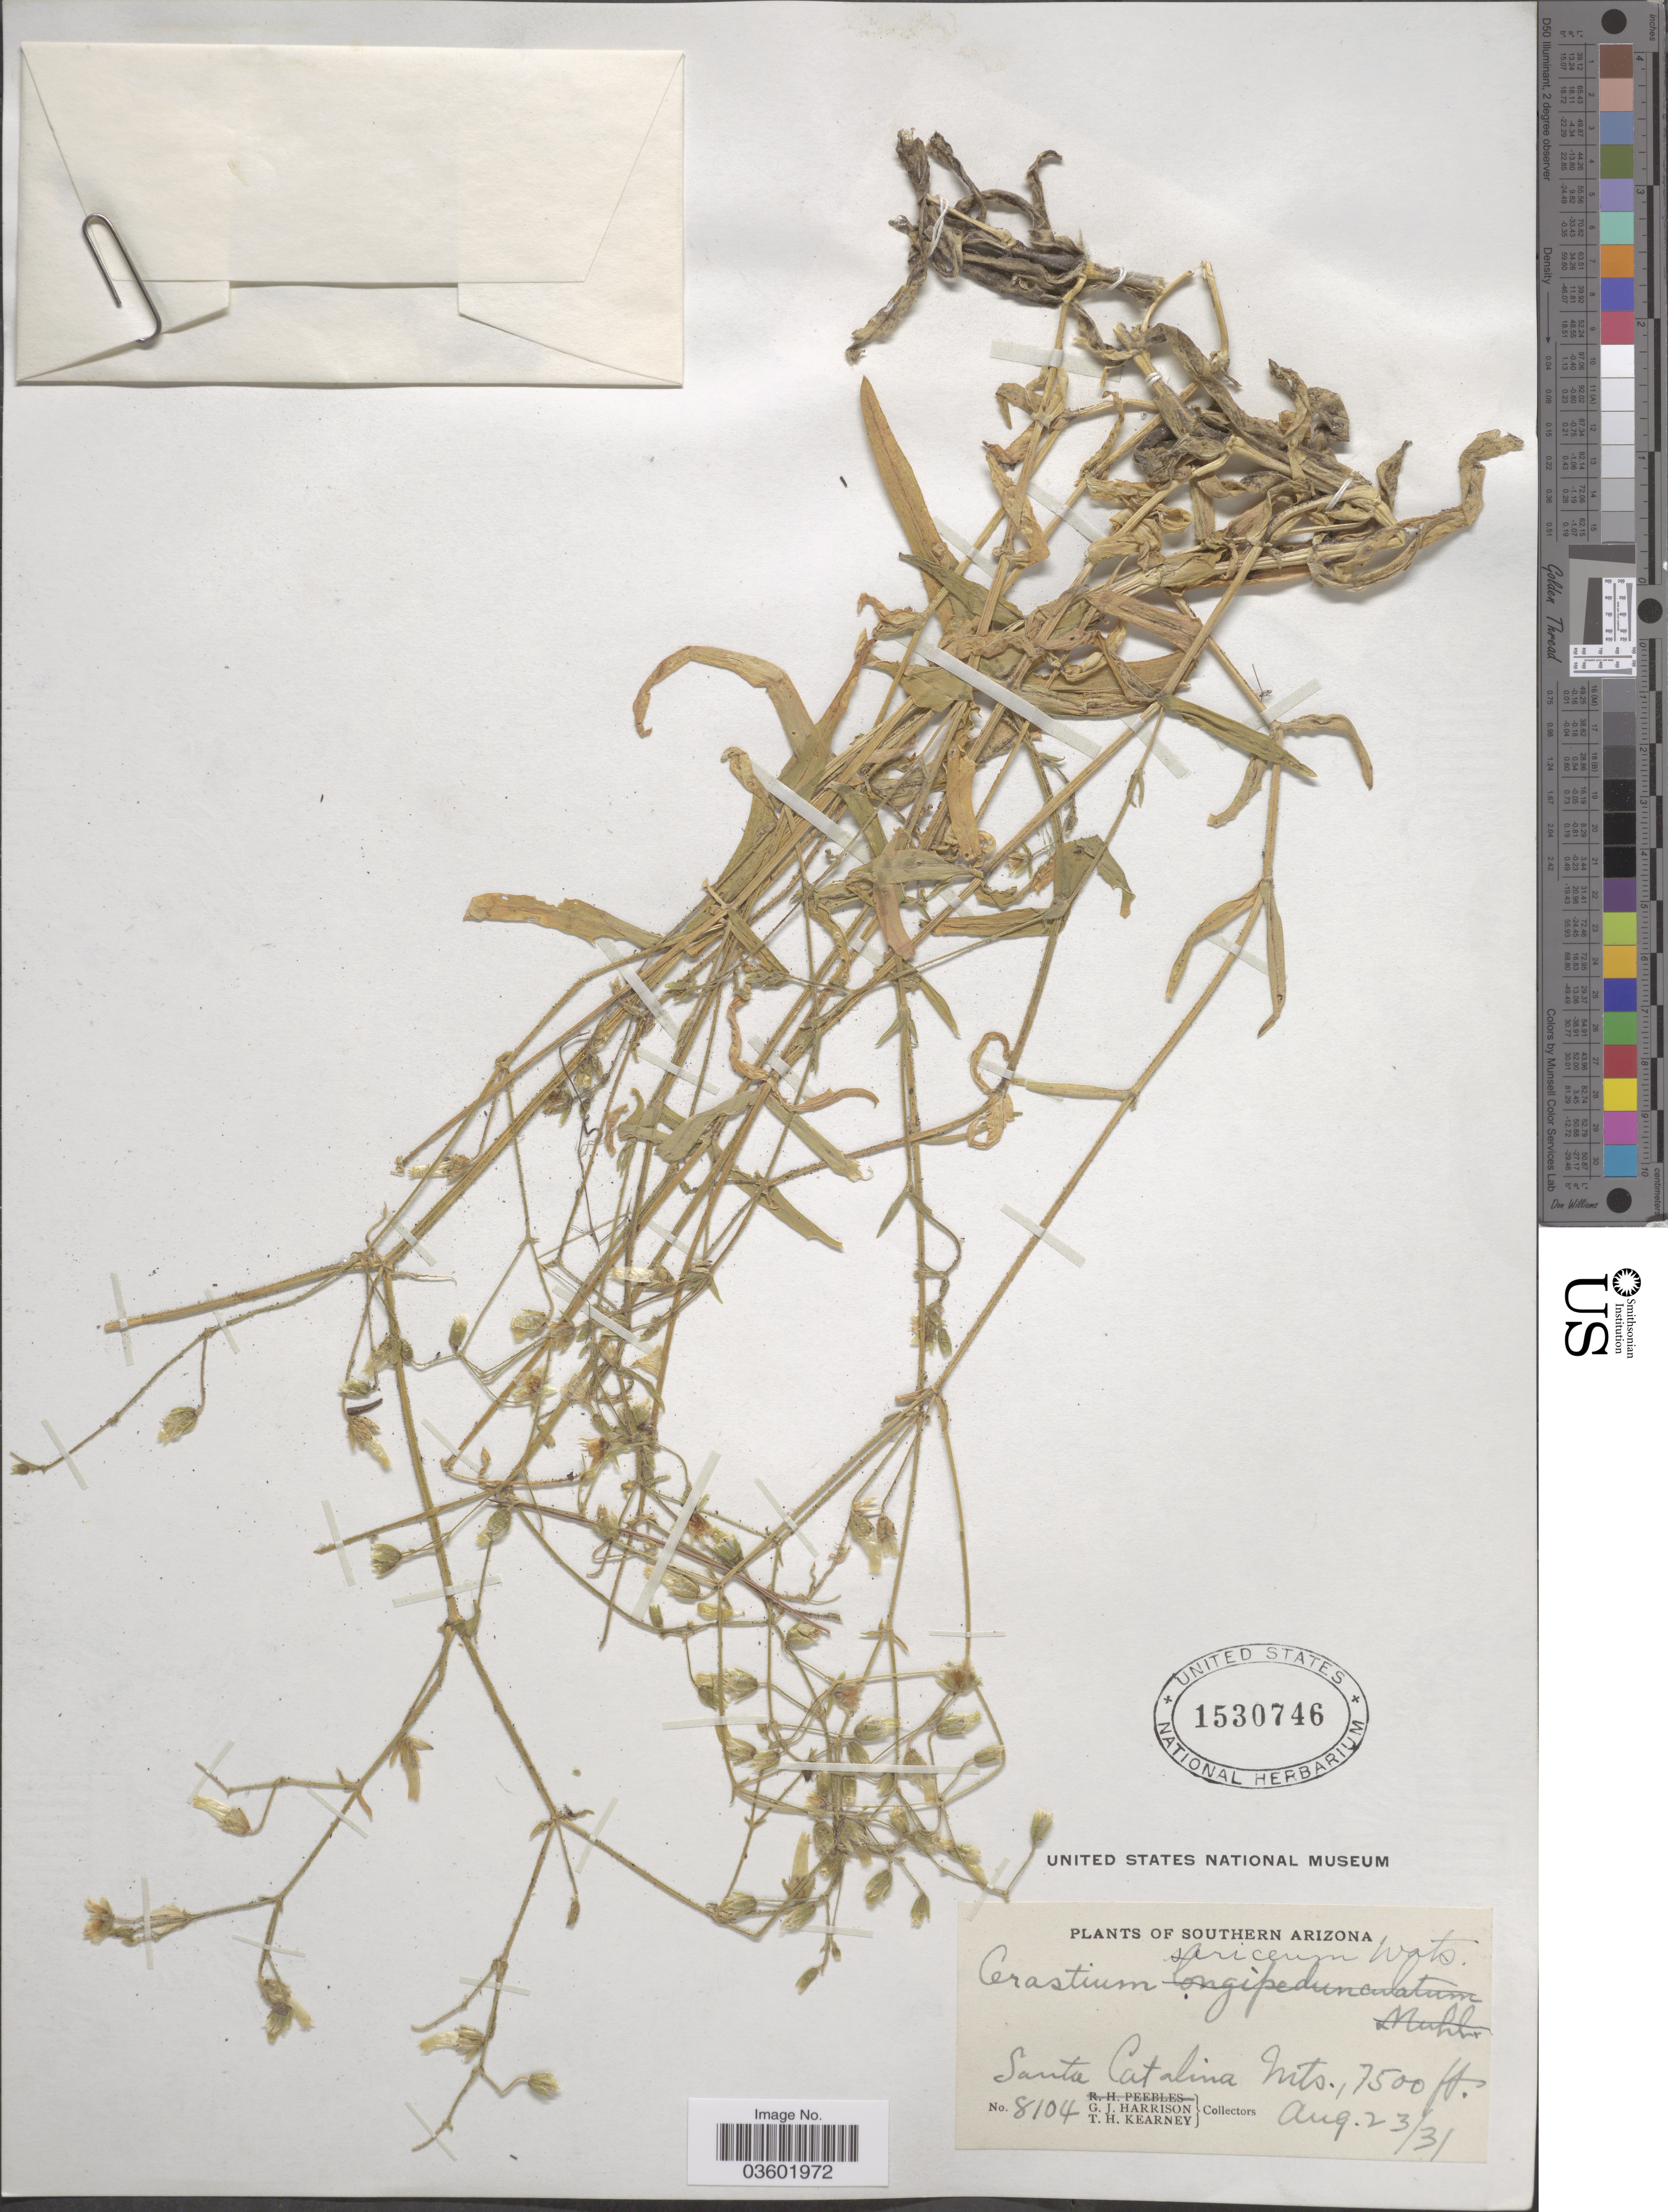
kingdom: Plantae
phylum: Tracheophyta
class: Magnoliopsida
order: Caryophyllales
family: Caryophyllaceae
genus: Cerastium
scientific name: Cerastium sericeum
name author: Pourr.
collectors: G. J. Harrison & T. H. Kearney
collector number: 8104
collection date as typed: Transcribed d/m/y: 23/8/32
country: United States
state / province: Arizona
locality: Southern Arizona. Santa Catalina Mts.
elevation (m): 2286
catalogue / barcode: US 1530746